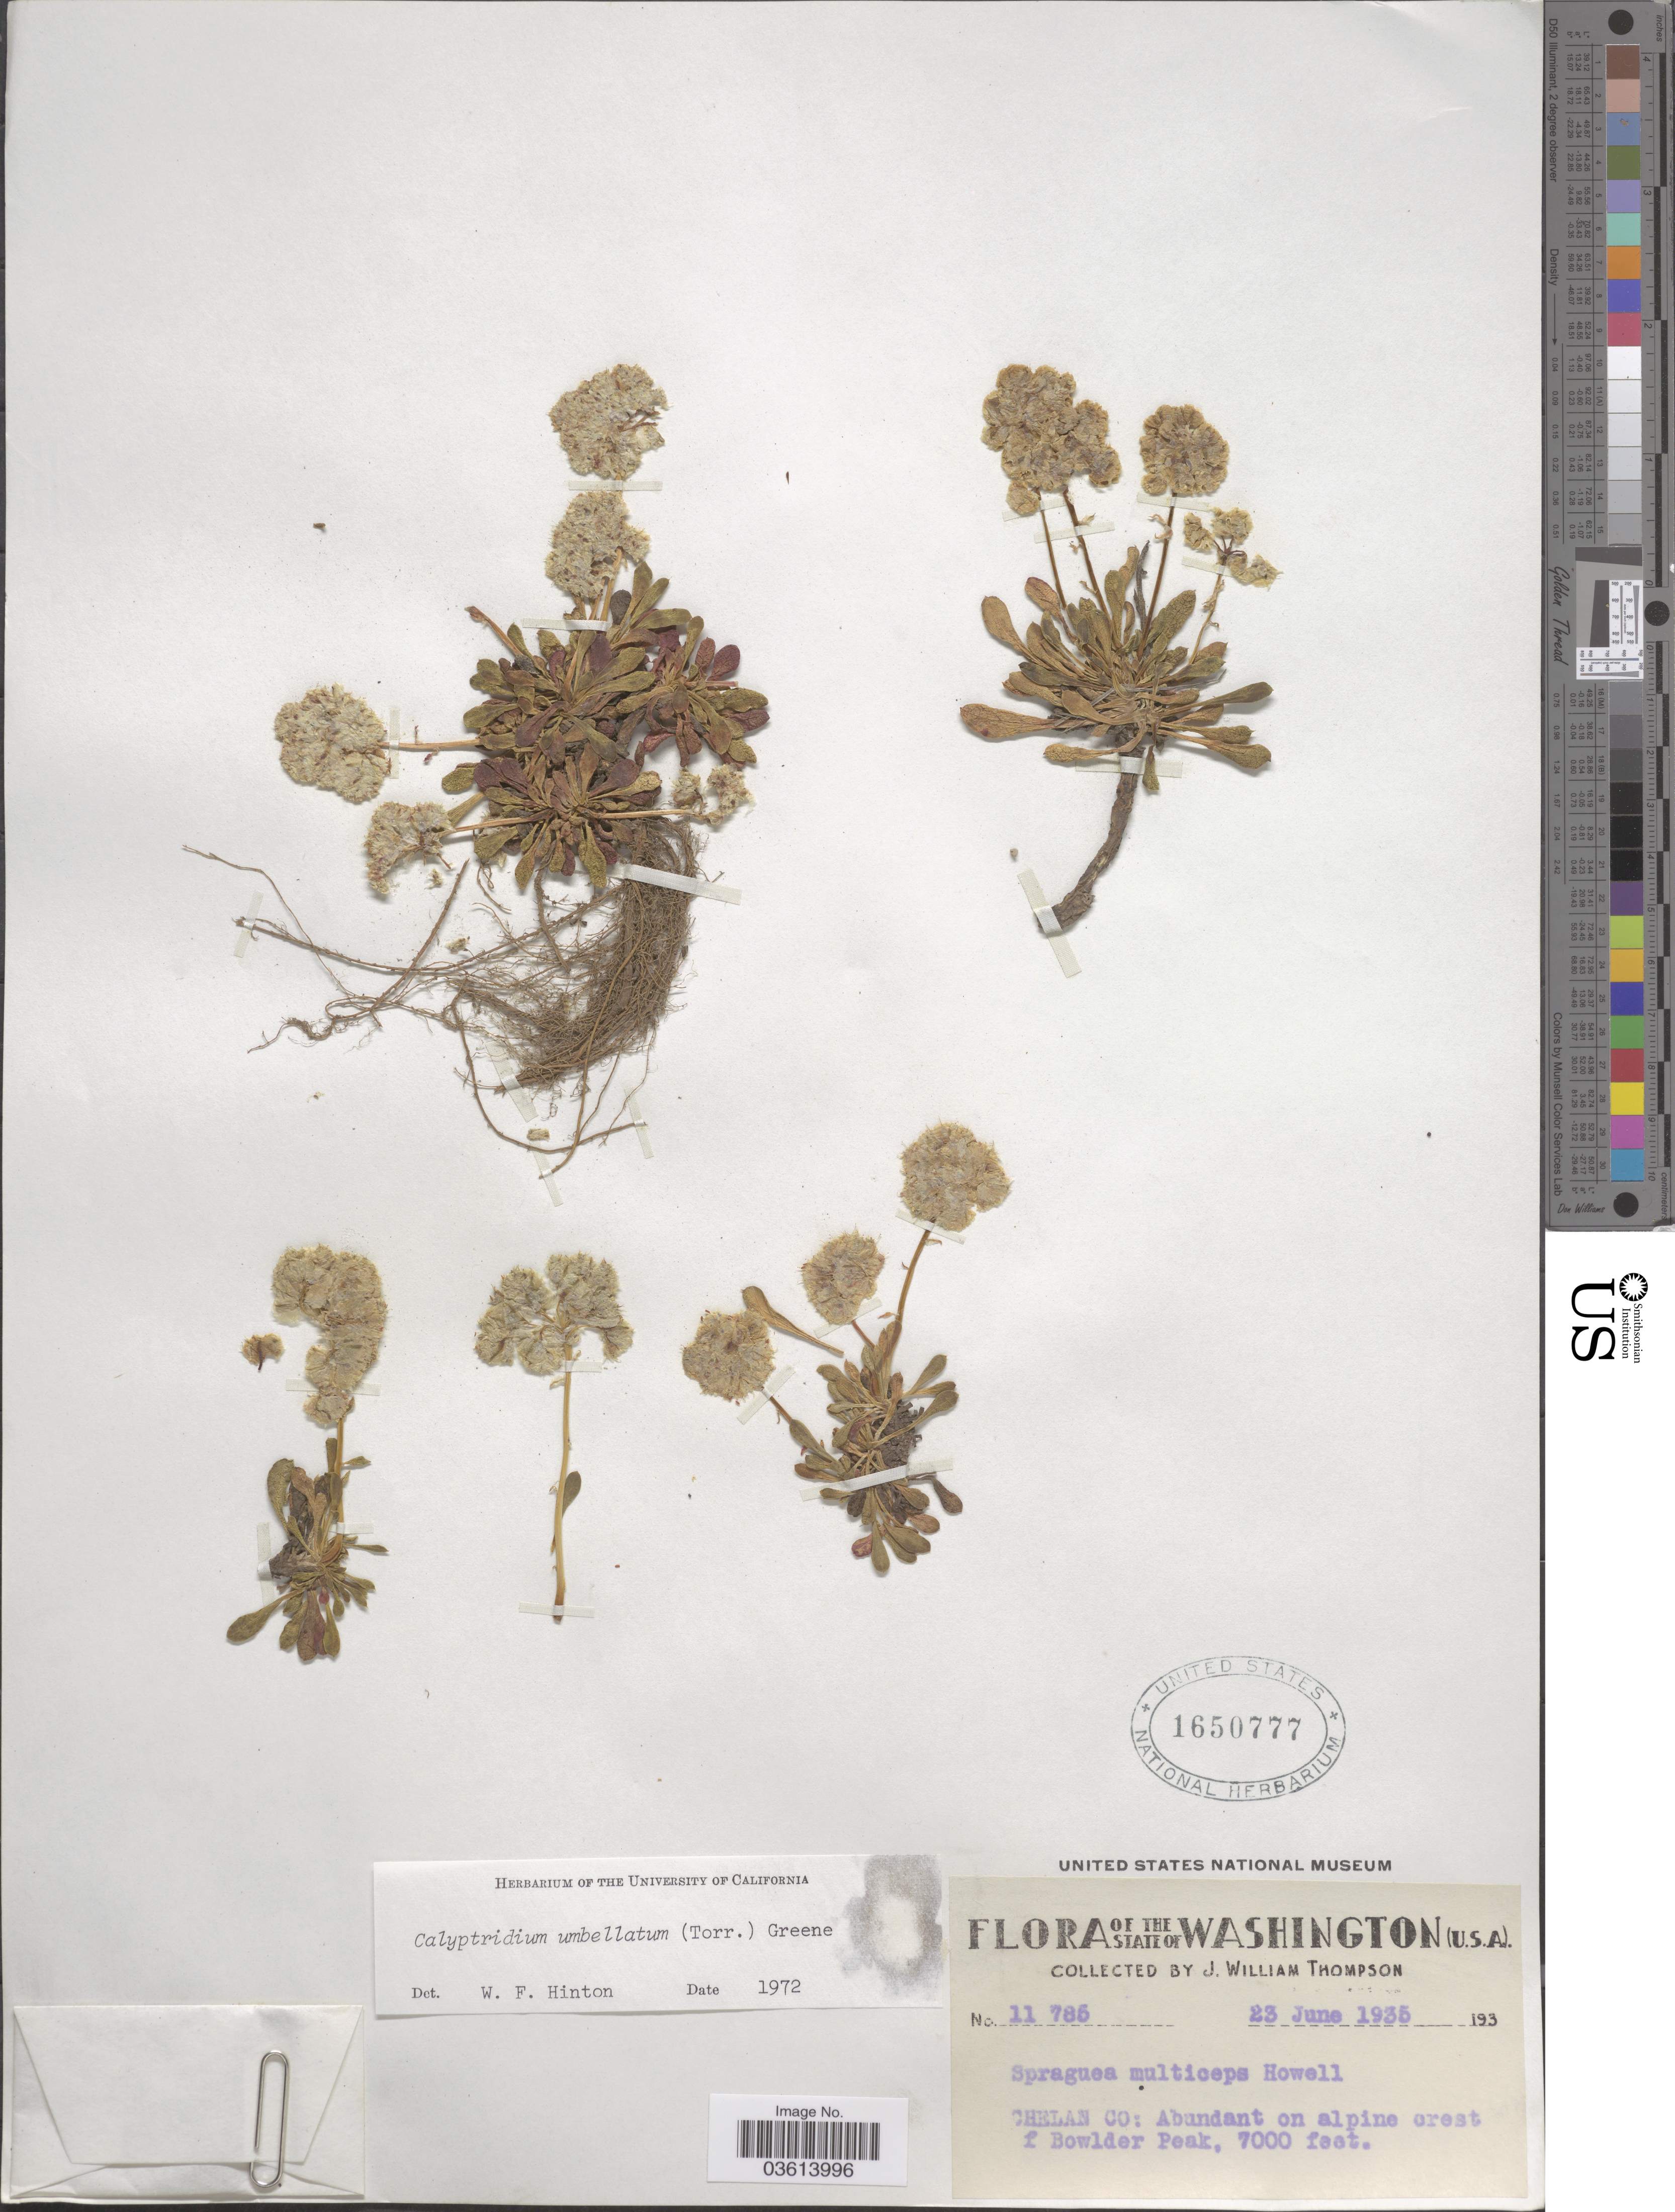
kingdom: Plantae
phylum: Tracheophyta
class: Magnoliopsida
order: Caryophyllales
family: Montiaceae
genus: Calyptridium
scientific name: Calyptridium umbellatum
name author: (Torr.) Greene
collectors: J. W. Thompson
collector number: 11785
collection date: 1935-06-23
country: United States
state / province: Washington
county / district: Chelan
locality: Chelan Co: Abundant on alpine crest f Bowlder Peak.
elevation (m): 2134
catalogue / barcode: US 1650777